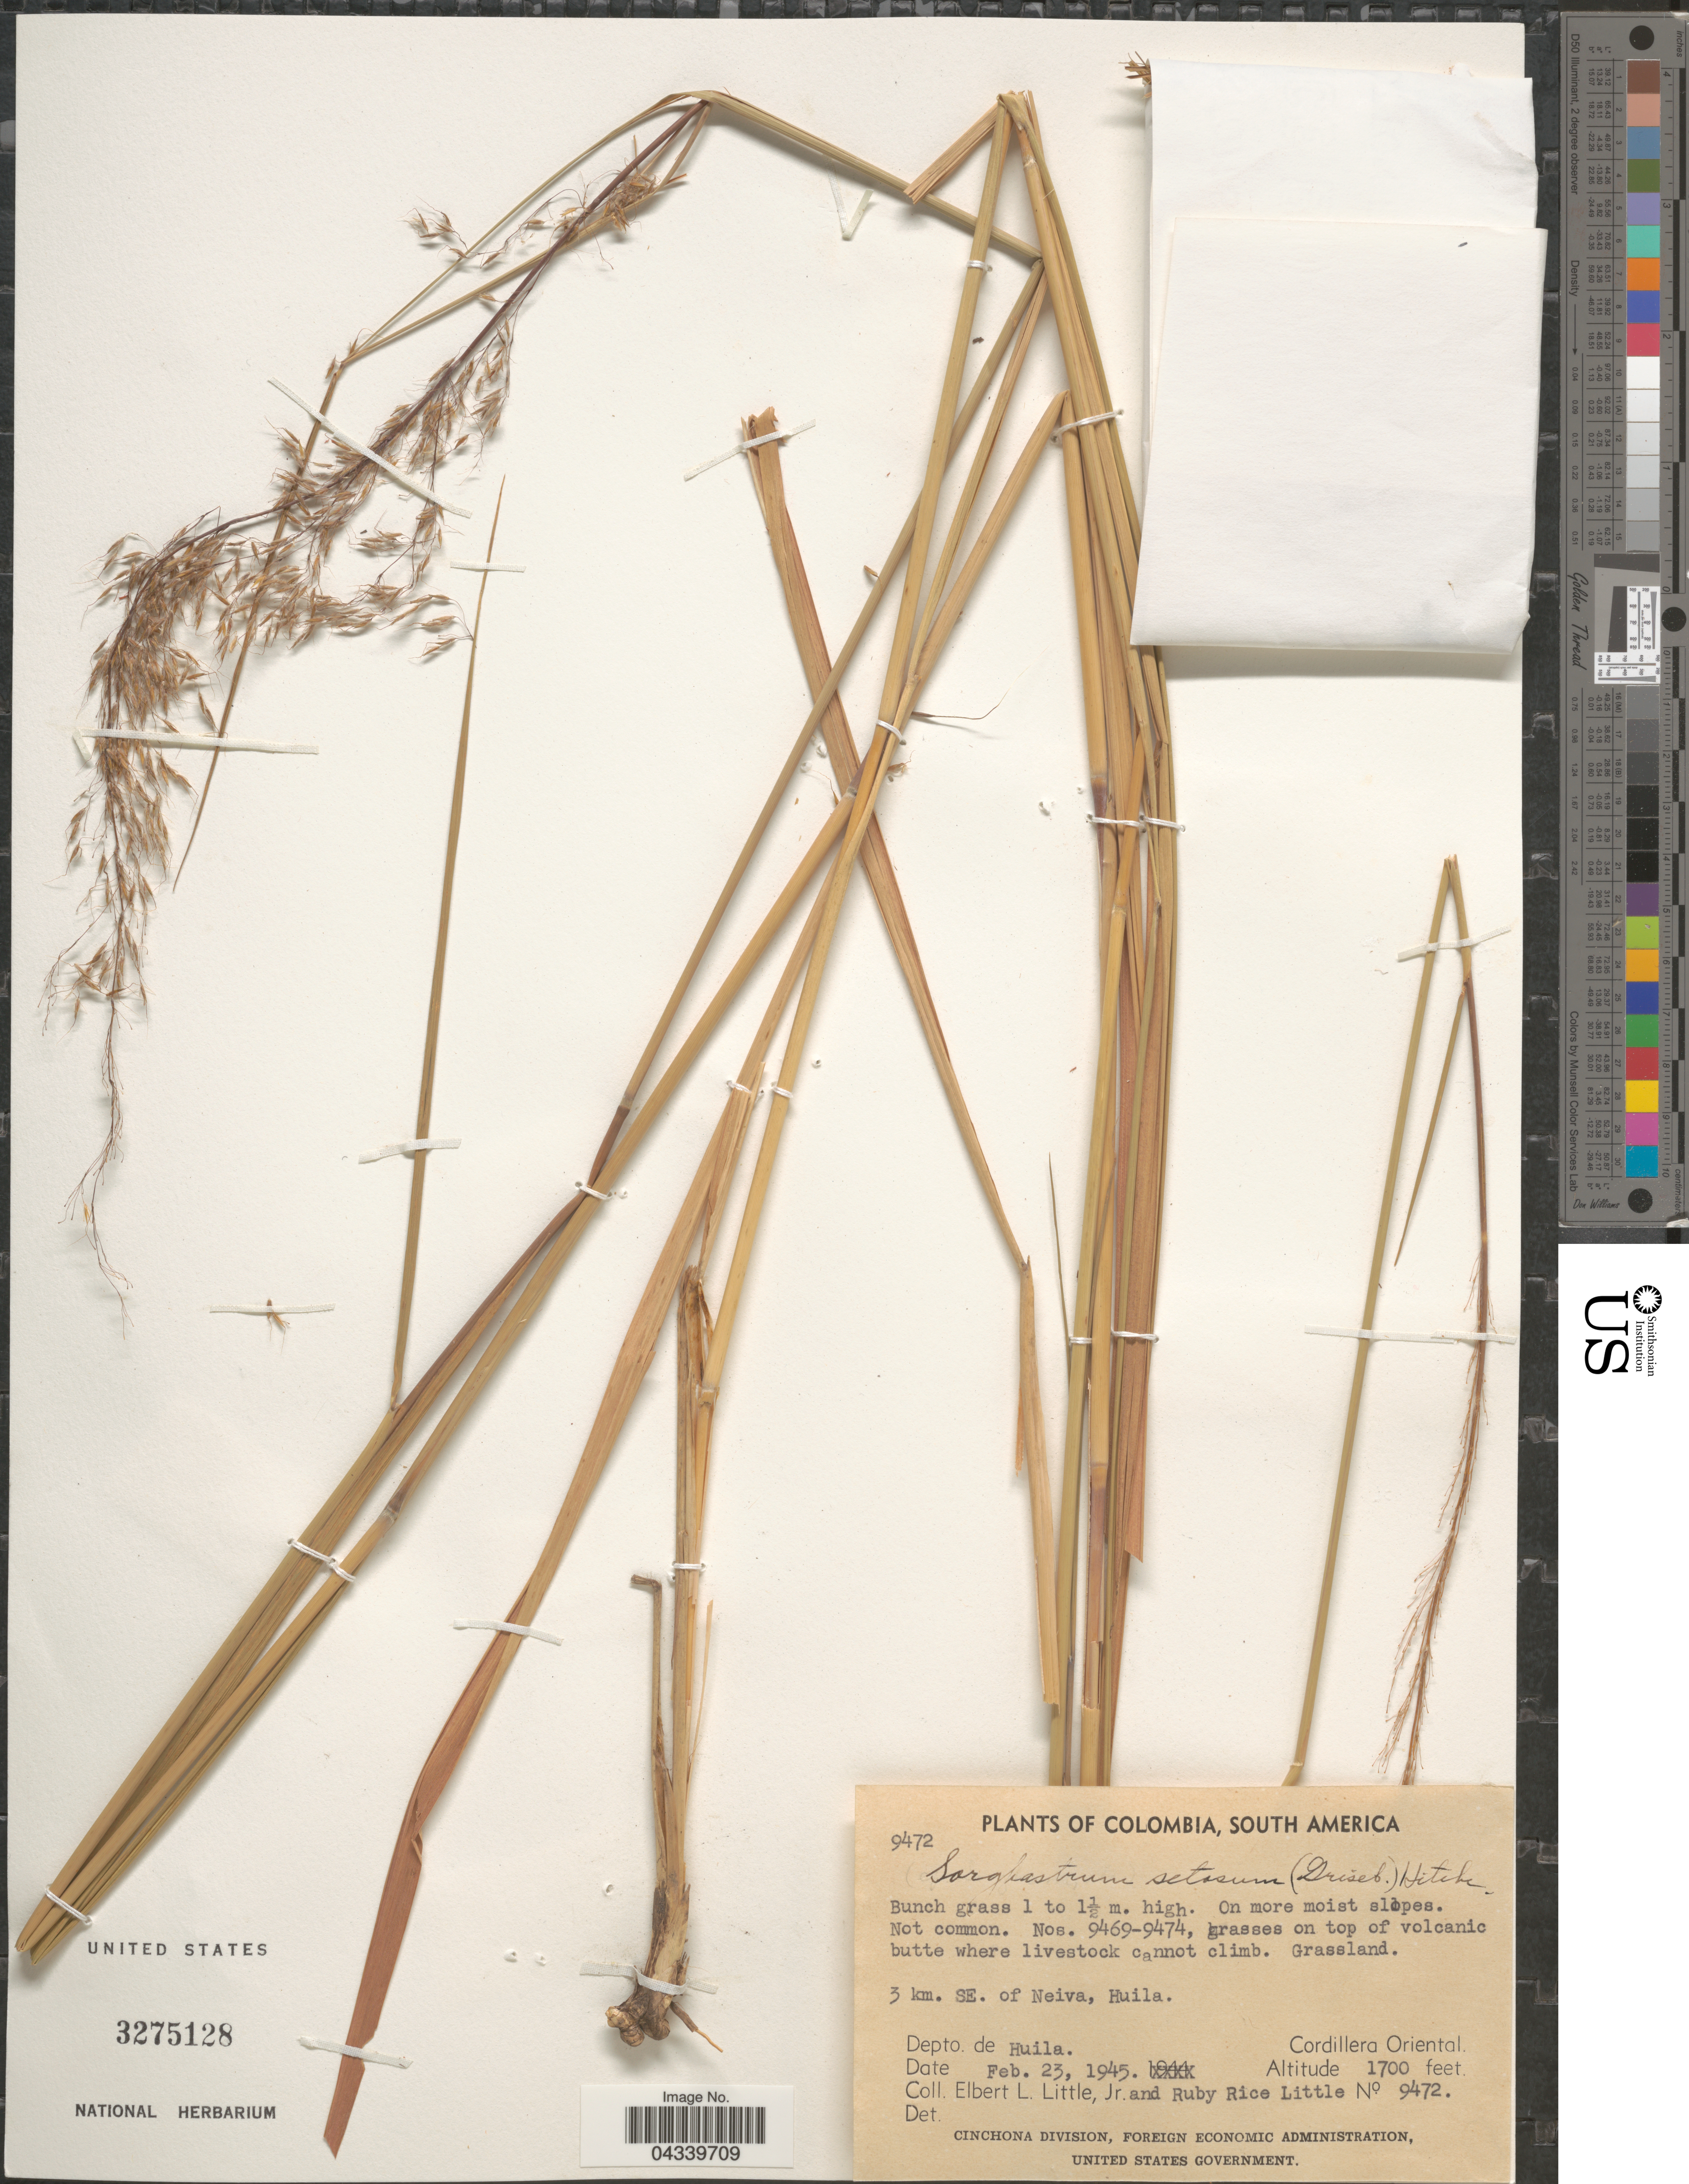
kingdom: Plantae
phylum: Tracheophyta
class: Liliopsida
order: Poales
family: Poaceae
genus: Sorghastrum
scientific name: Sorghastrum setosum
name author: (Griseb.) Hitchc.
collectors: E. L. Little & R. R. Little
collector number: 9472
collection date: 1945-02-23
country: Colombia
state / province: Huila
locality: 3 km. SE. of Neiva. Depto. de Huila. Cordillera Oriental.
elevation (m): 518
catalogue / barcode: US 3275128